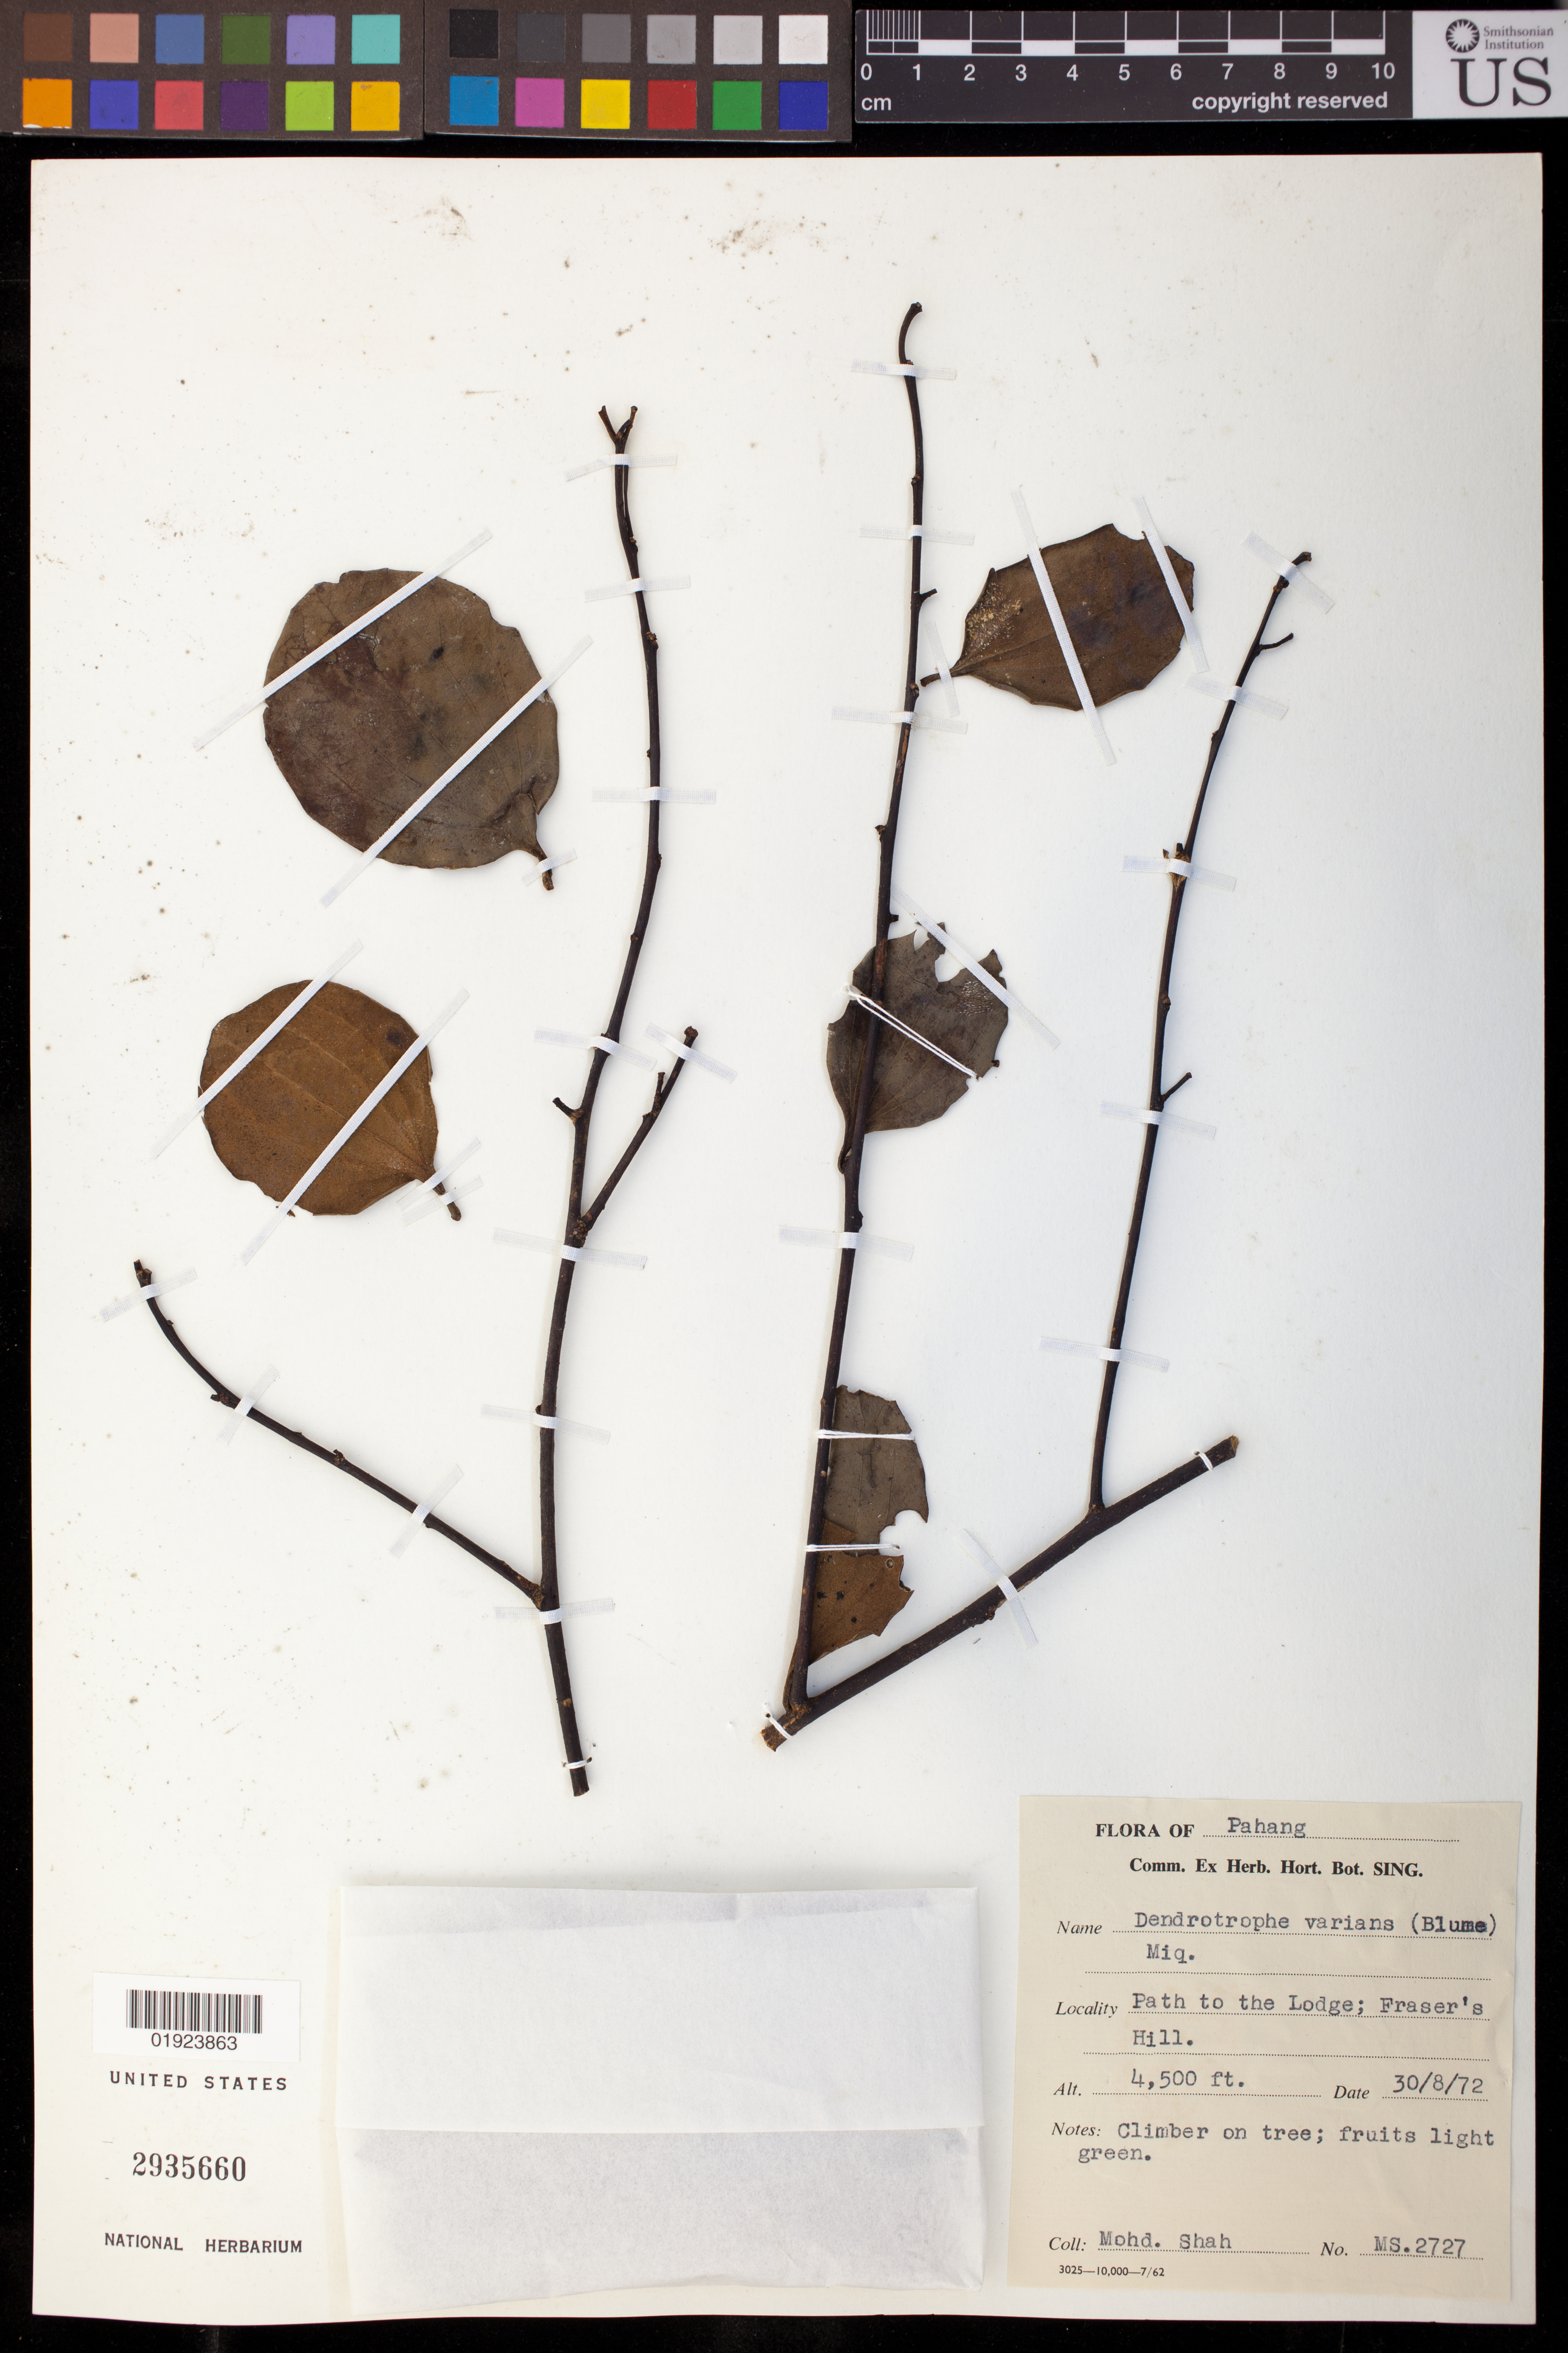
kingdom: Plantae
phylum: Tracheophyta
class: Magnoliopsida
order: Santalales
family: Amphorogynaceae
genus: Dendrotrophe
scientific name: Dendrotrophe varians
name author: (Blume) Miq.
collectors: M. Shah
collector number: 2727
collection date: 1972-08-30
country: Malaysia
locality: Fraser's Hill [Bukit Fraser], path to the lodge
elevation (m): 1372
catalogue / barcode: US 2935660